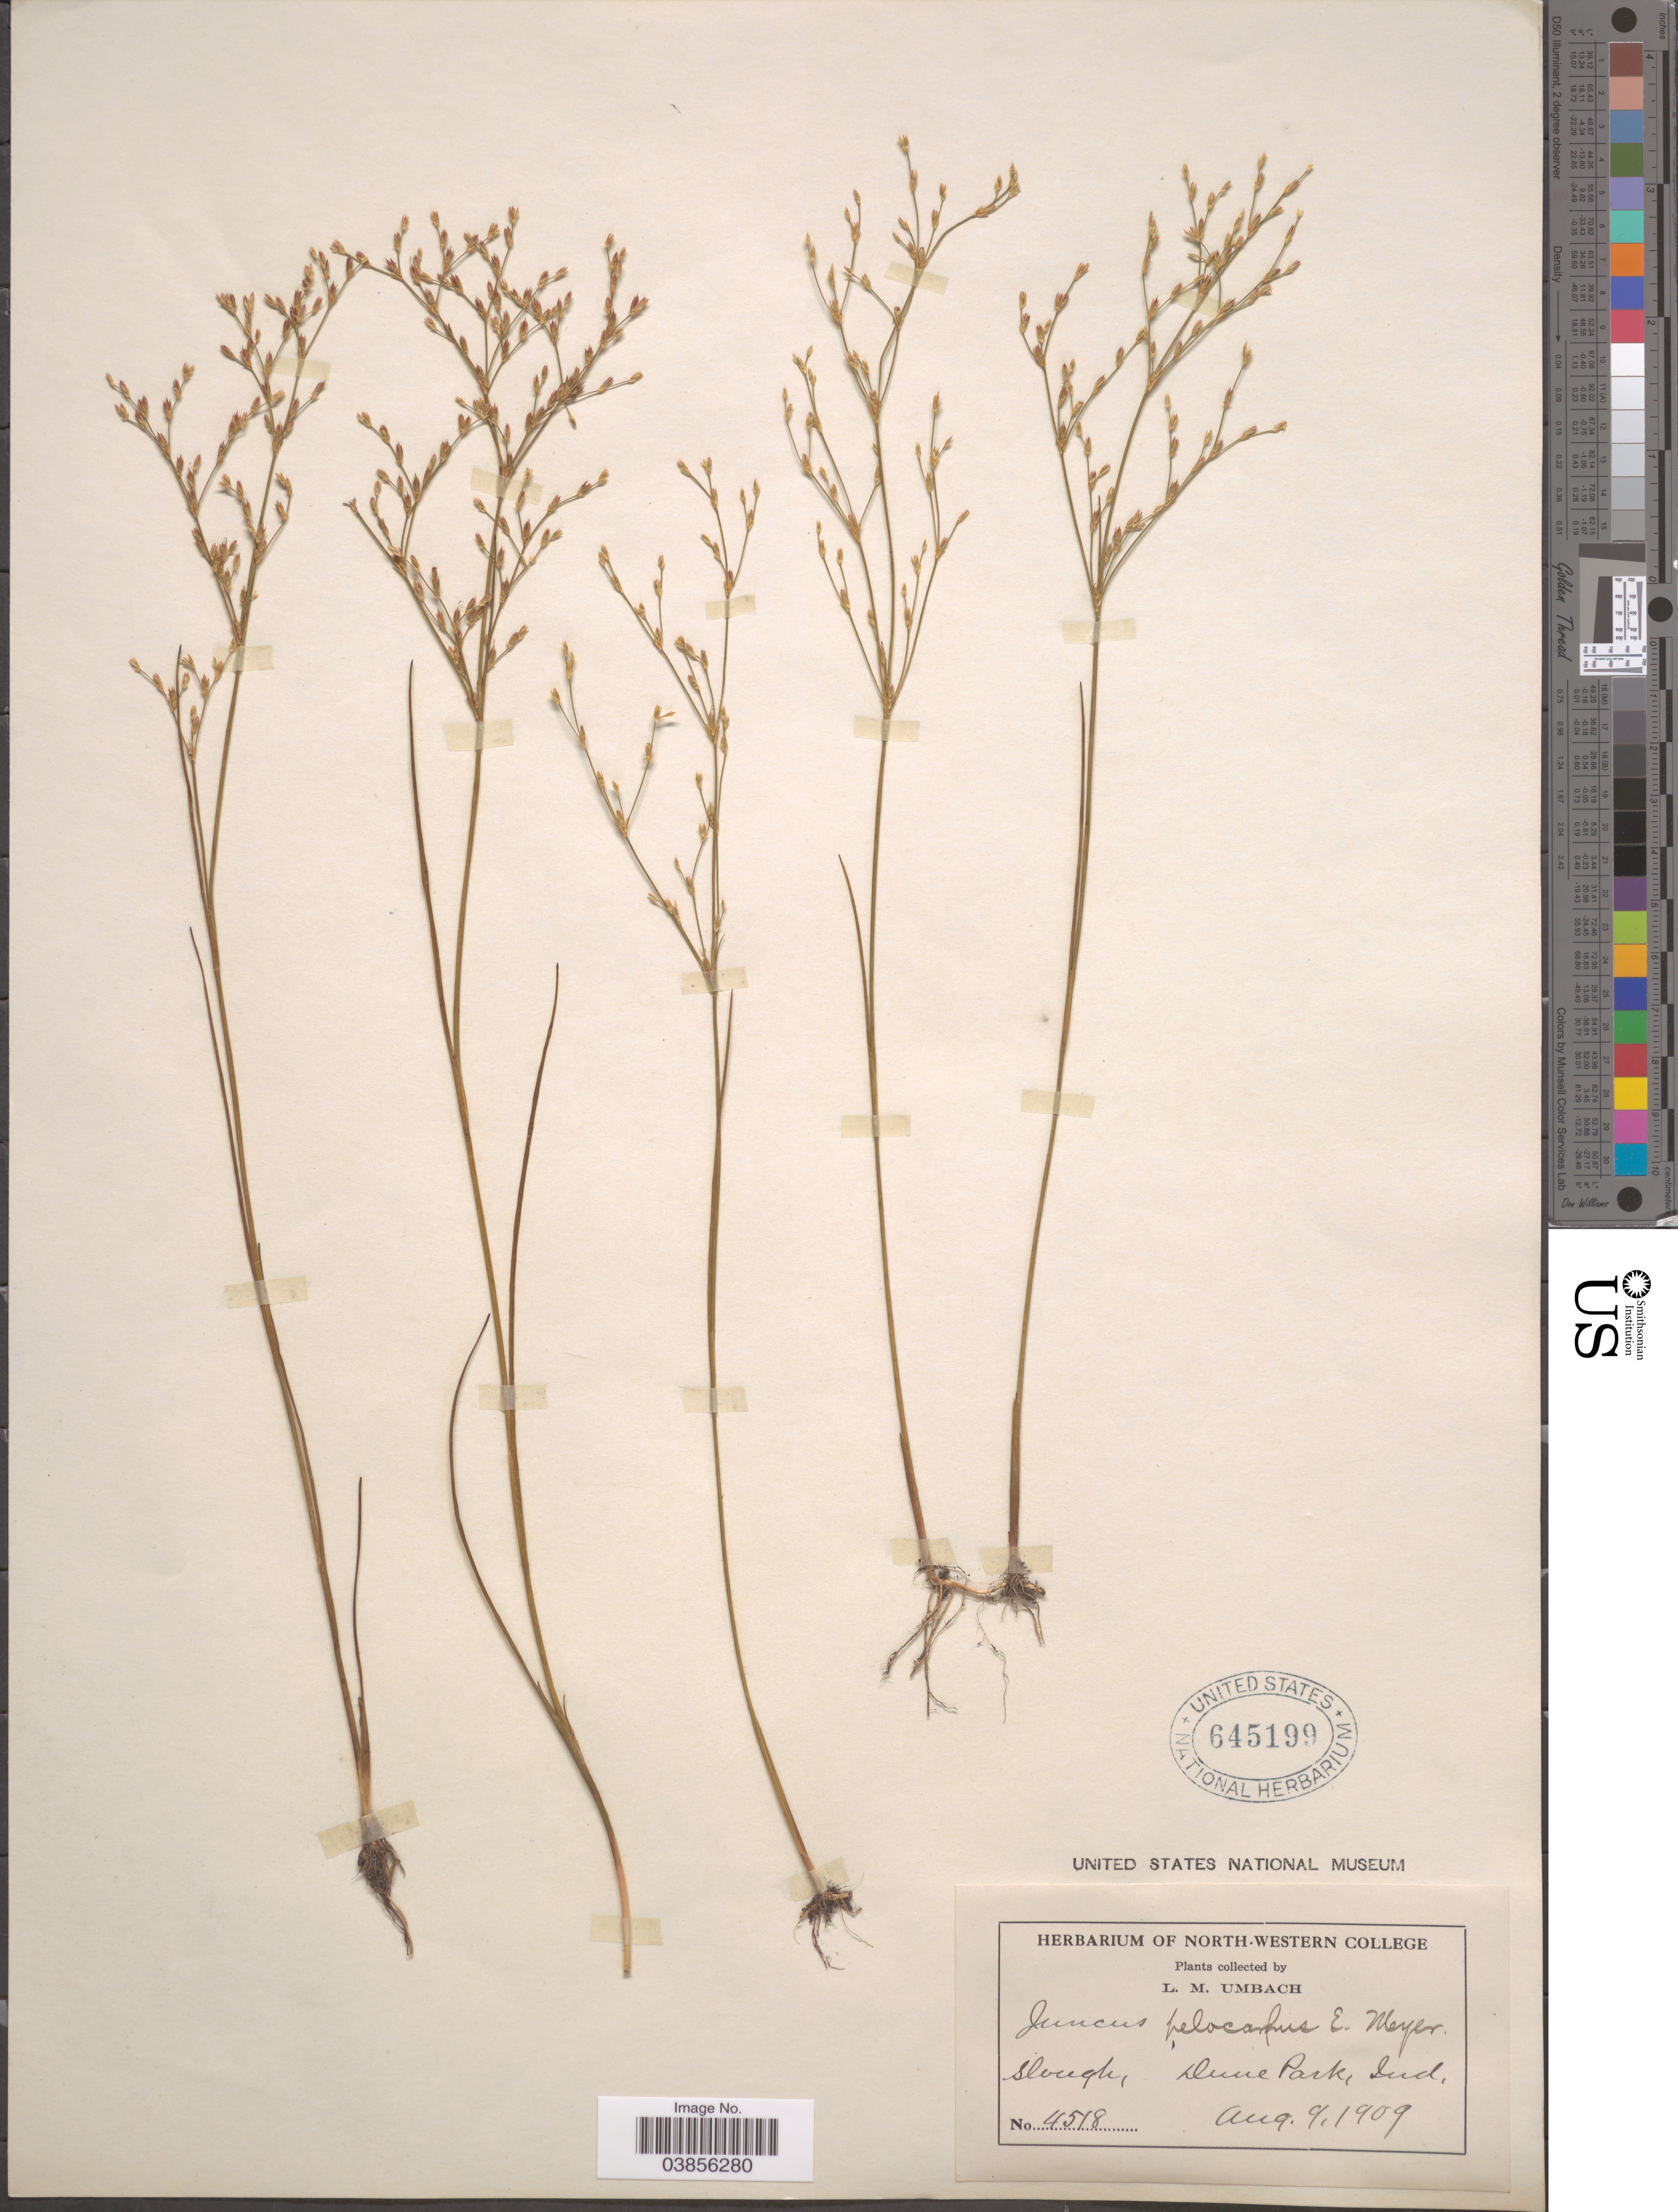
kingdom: Plantae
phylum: Tracheophyta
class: Liliopsida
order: Poales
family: Juncaceae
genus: Juncus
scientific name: Juncus pelocarpus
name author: E. Mey.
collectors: L. M. Umbach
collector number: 4518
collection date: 1909-08-09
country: United States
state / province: Indiana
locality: Dune Park.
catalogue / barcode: US 645199